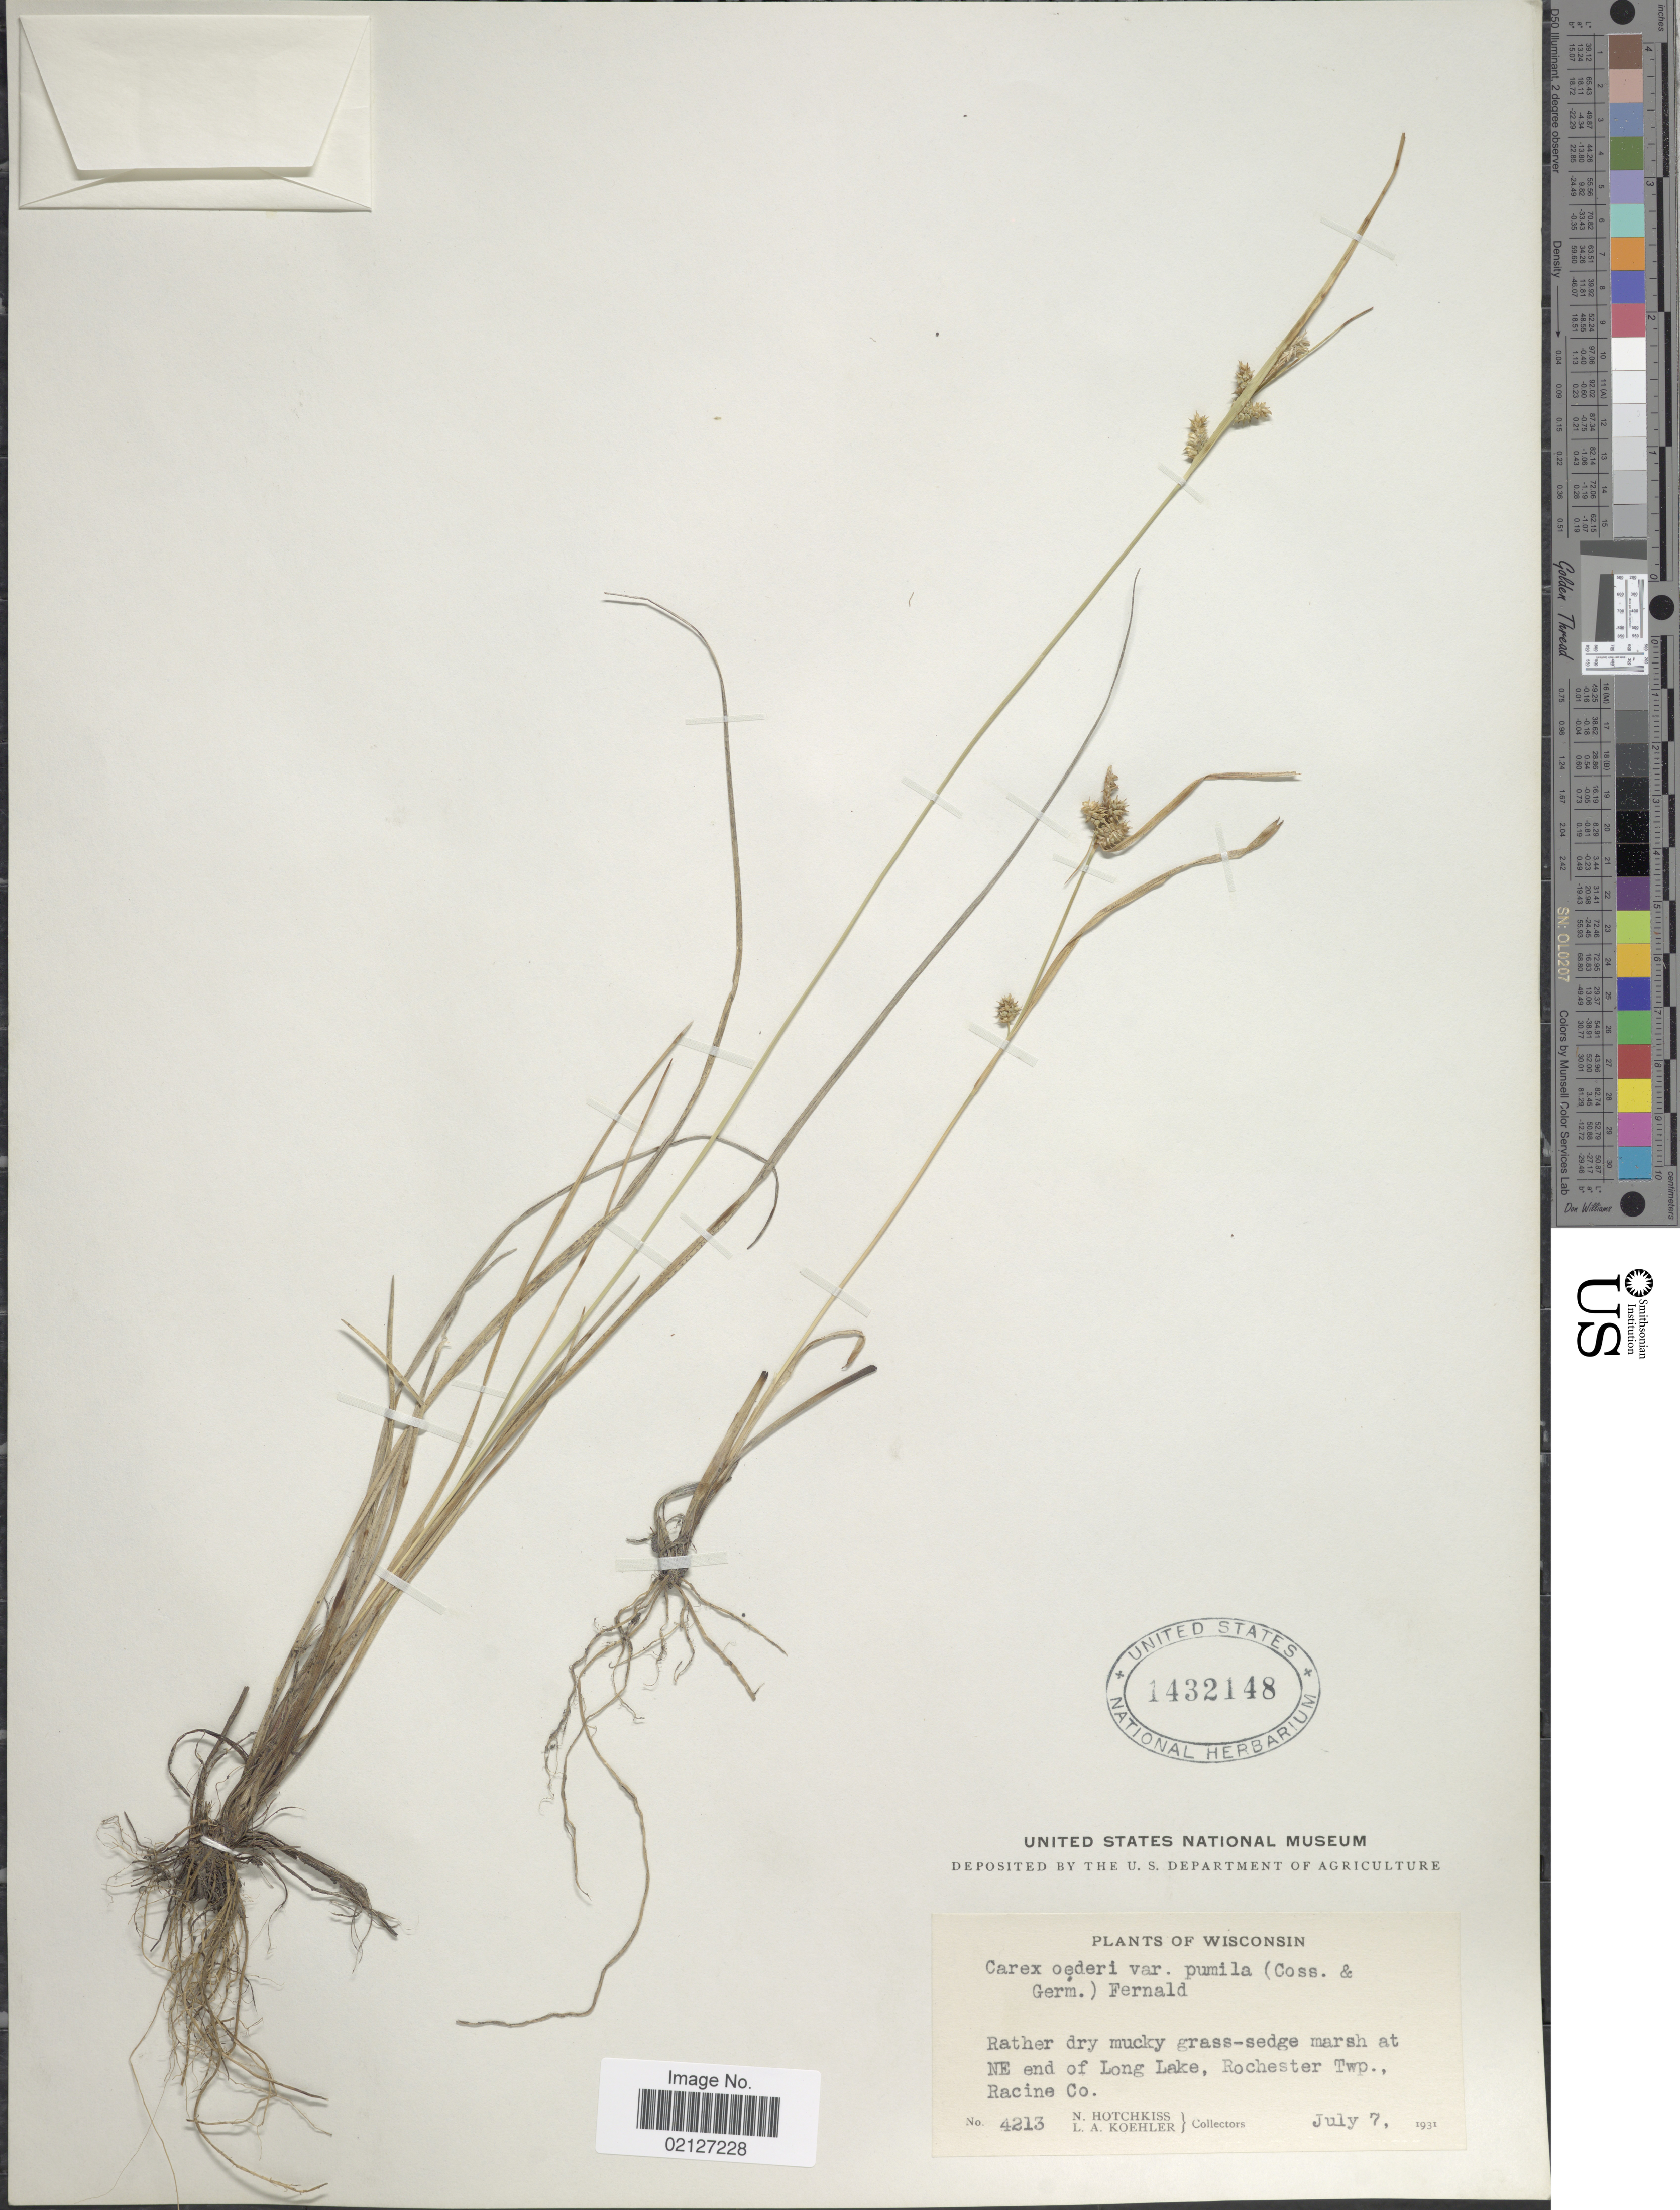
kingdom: Plantae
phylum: Tracheophyta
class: Liliopsida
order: Poales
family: Cyperaceae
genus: Carex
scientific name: Carex oederi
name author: Retz.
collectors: N. Hotchkiss & L. Koehler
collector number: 4213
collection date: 1931-07-07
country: United States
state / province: Wisconsin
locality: Rather dry mucky grassy-sedge marsh at NE end of Long Lake, Rochester Twp., Racine Co.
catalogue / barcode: US 1432148